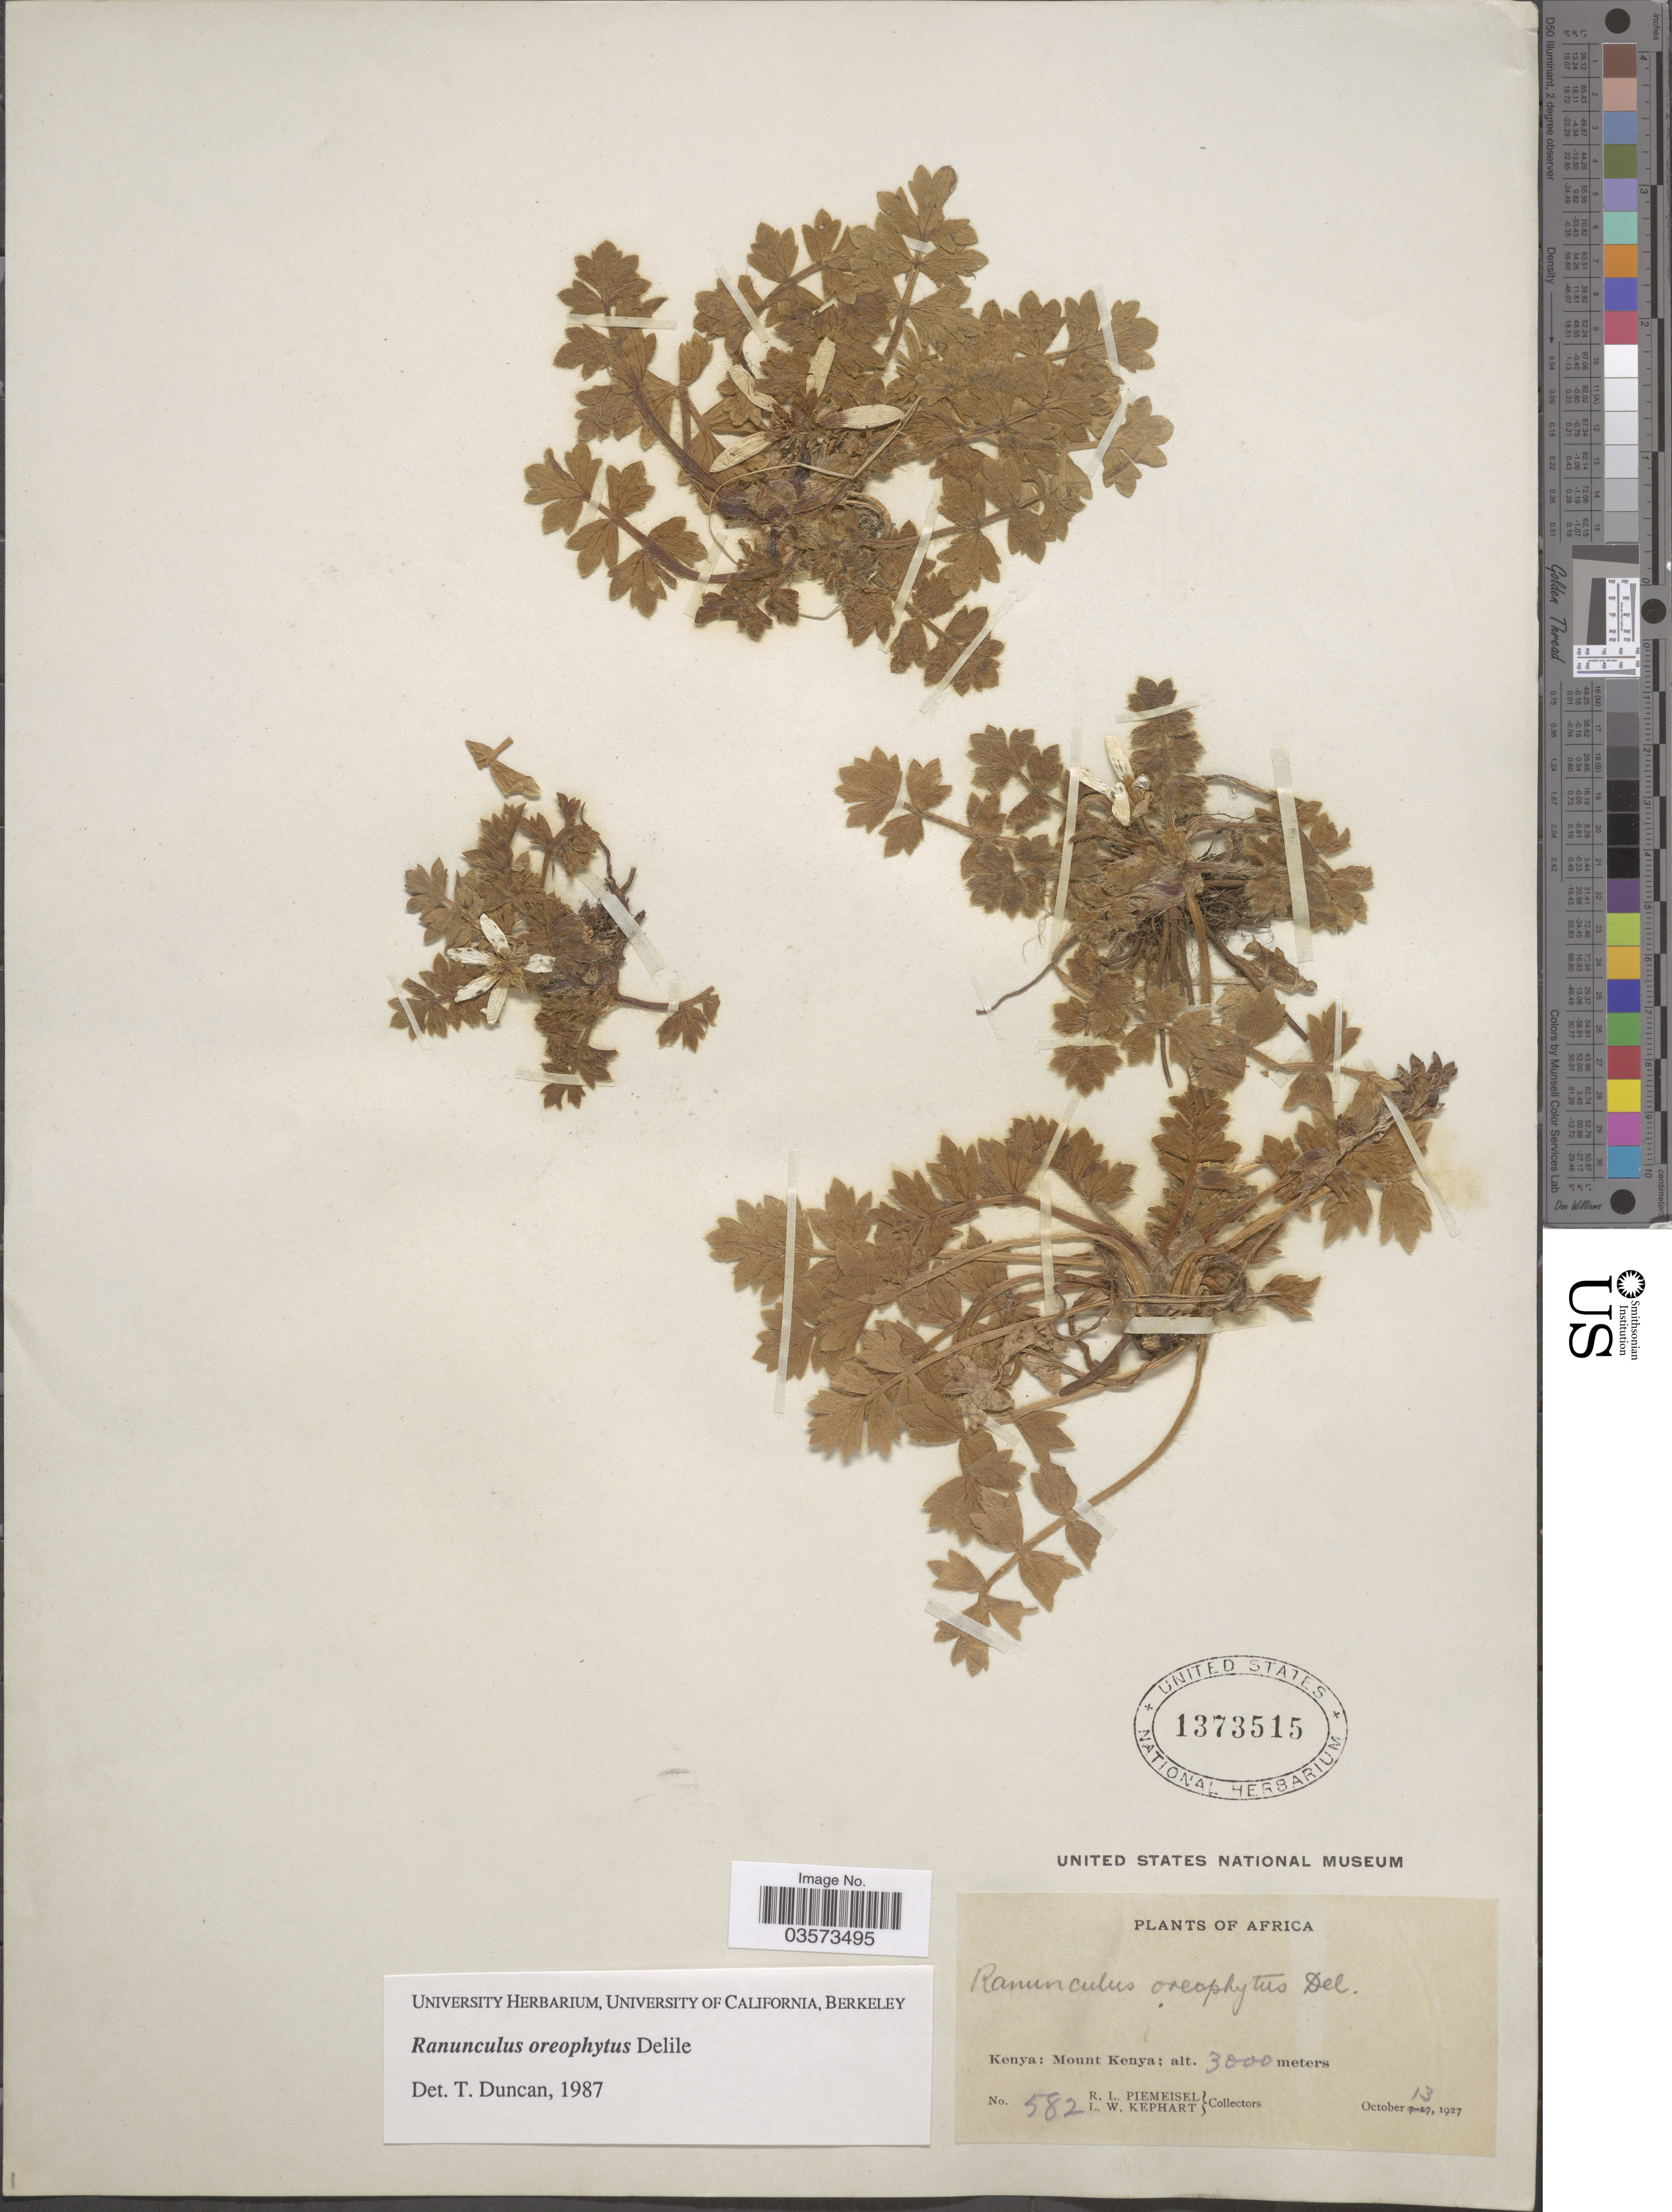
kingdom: Plantae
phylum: Tracheophyta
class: Magnoliopsida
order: Ranunculales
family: Ranunculaceae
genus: Ranunculus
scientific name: Ranunculus orerophytus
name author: Delile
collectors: R. L. Piemeisel & L. W. Kephart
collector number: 582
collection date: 1927-10-13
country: Kenya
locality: Mount Kenya.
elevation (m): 3000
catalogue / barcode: US 1373515